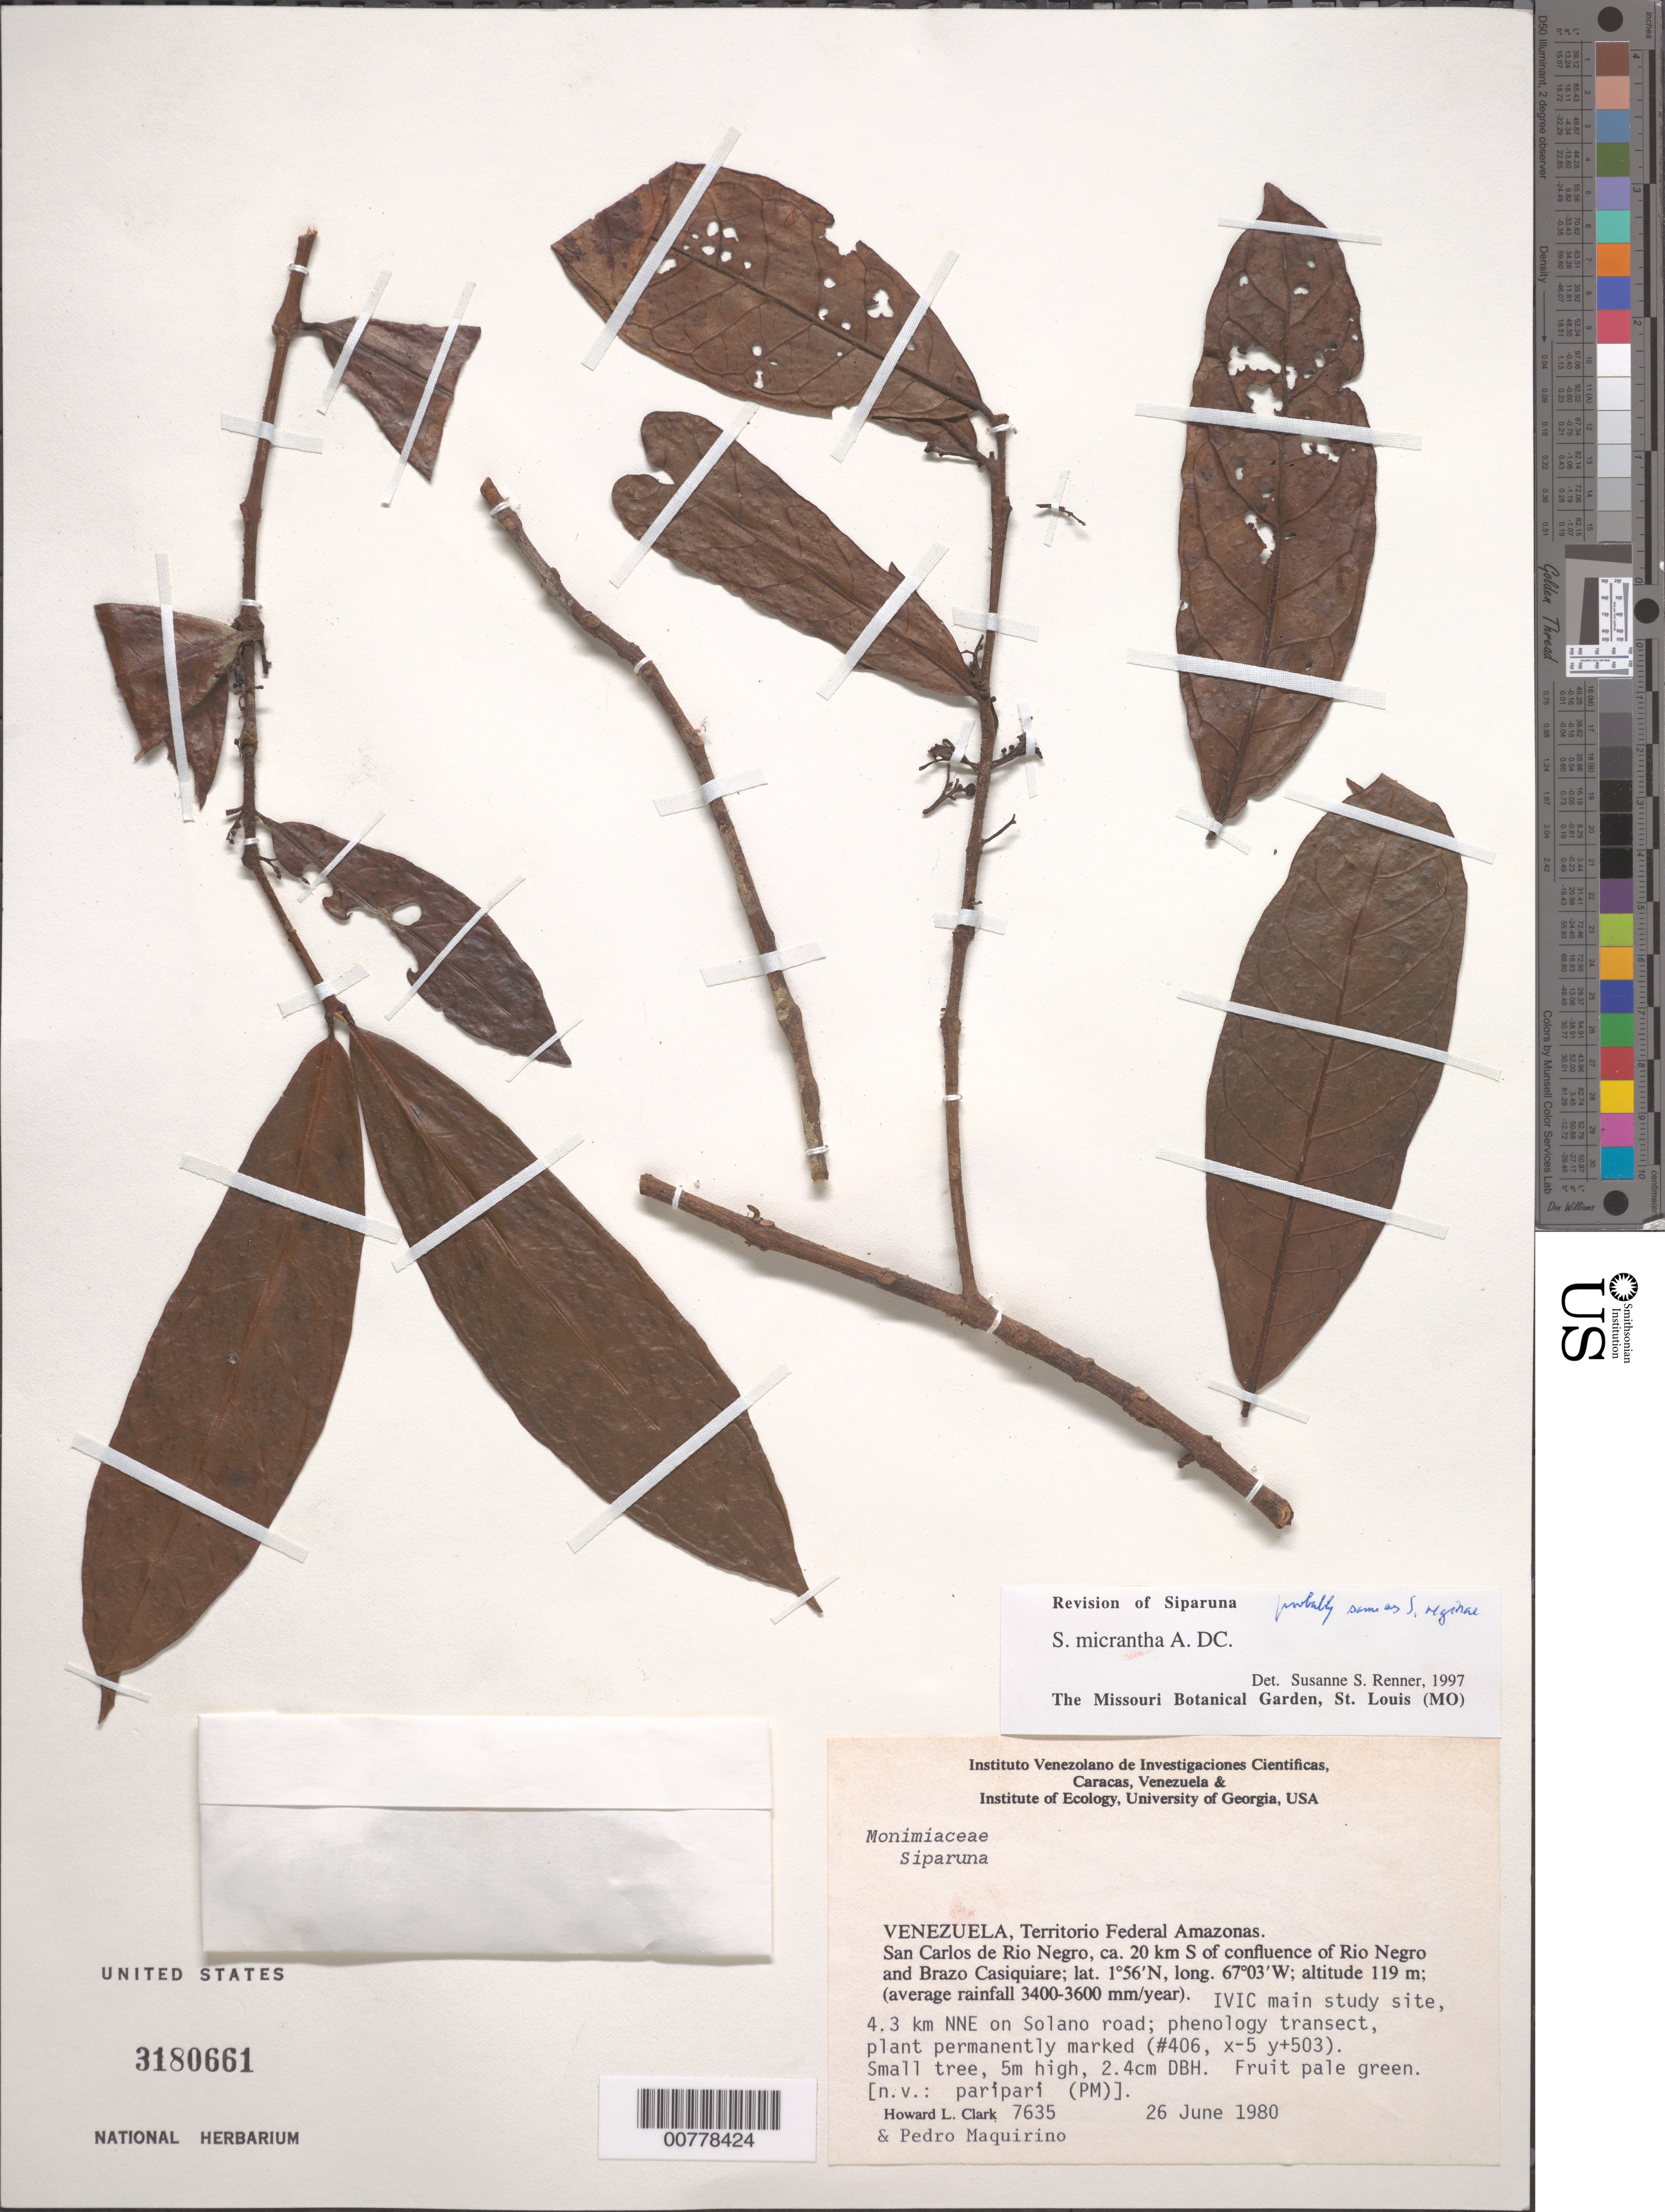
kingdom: Plantae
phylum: Tracheophyta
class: Magnoliopsida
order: Laurales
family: Siparunaceae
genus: Siparuna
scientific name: Siparuna micrantha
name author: A. DC.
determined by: Renner, S. S.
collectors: H. L. Clark & P. Maquirino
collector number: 7635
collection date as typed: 26-Jun-80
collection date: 1980-06-26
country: Venezuela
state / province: Amazonas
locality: San Carlos de Río Negro, ca. 20 km S of confluence of Río Negro and Brazo Casiquiare, IVIC main study site, 4.3 km NNE on Solano road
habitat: Average rainfall 3400-3600 mm/year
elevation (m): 119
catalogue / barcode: US 3180661